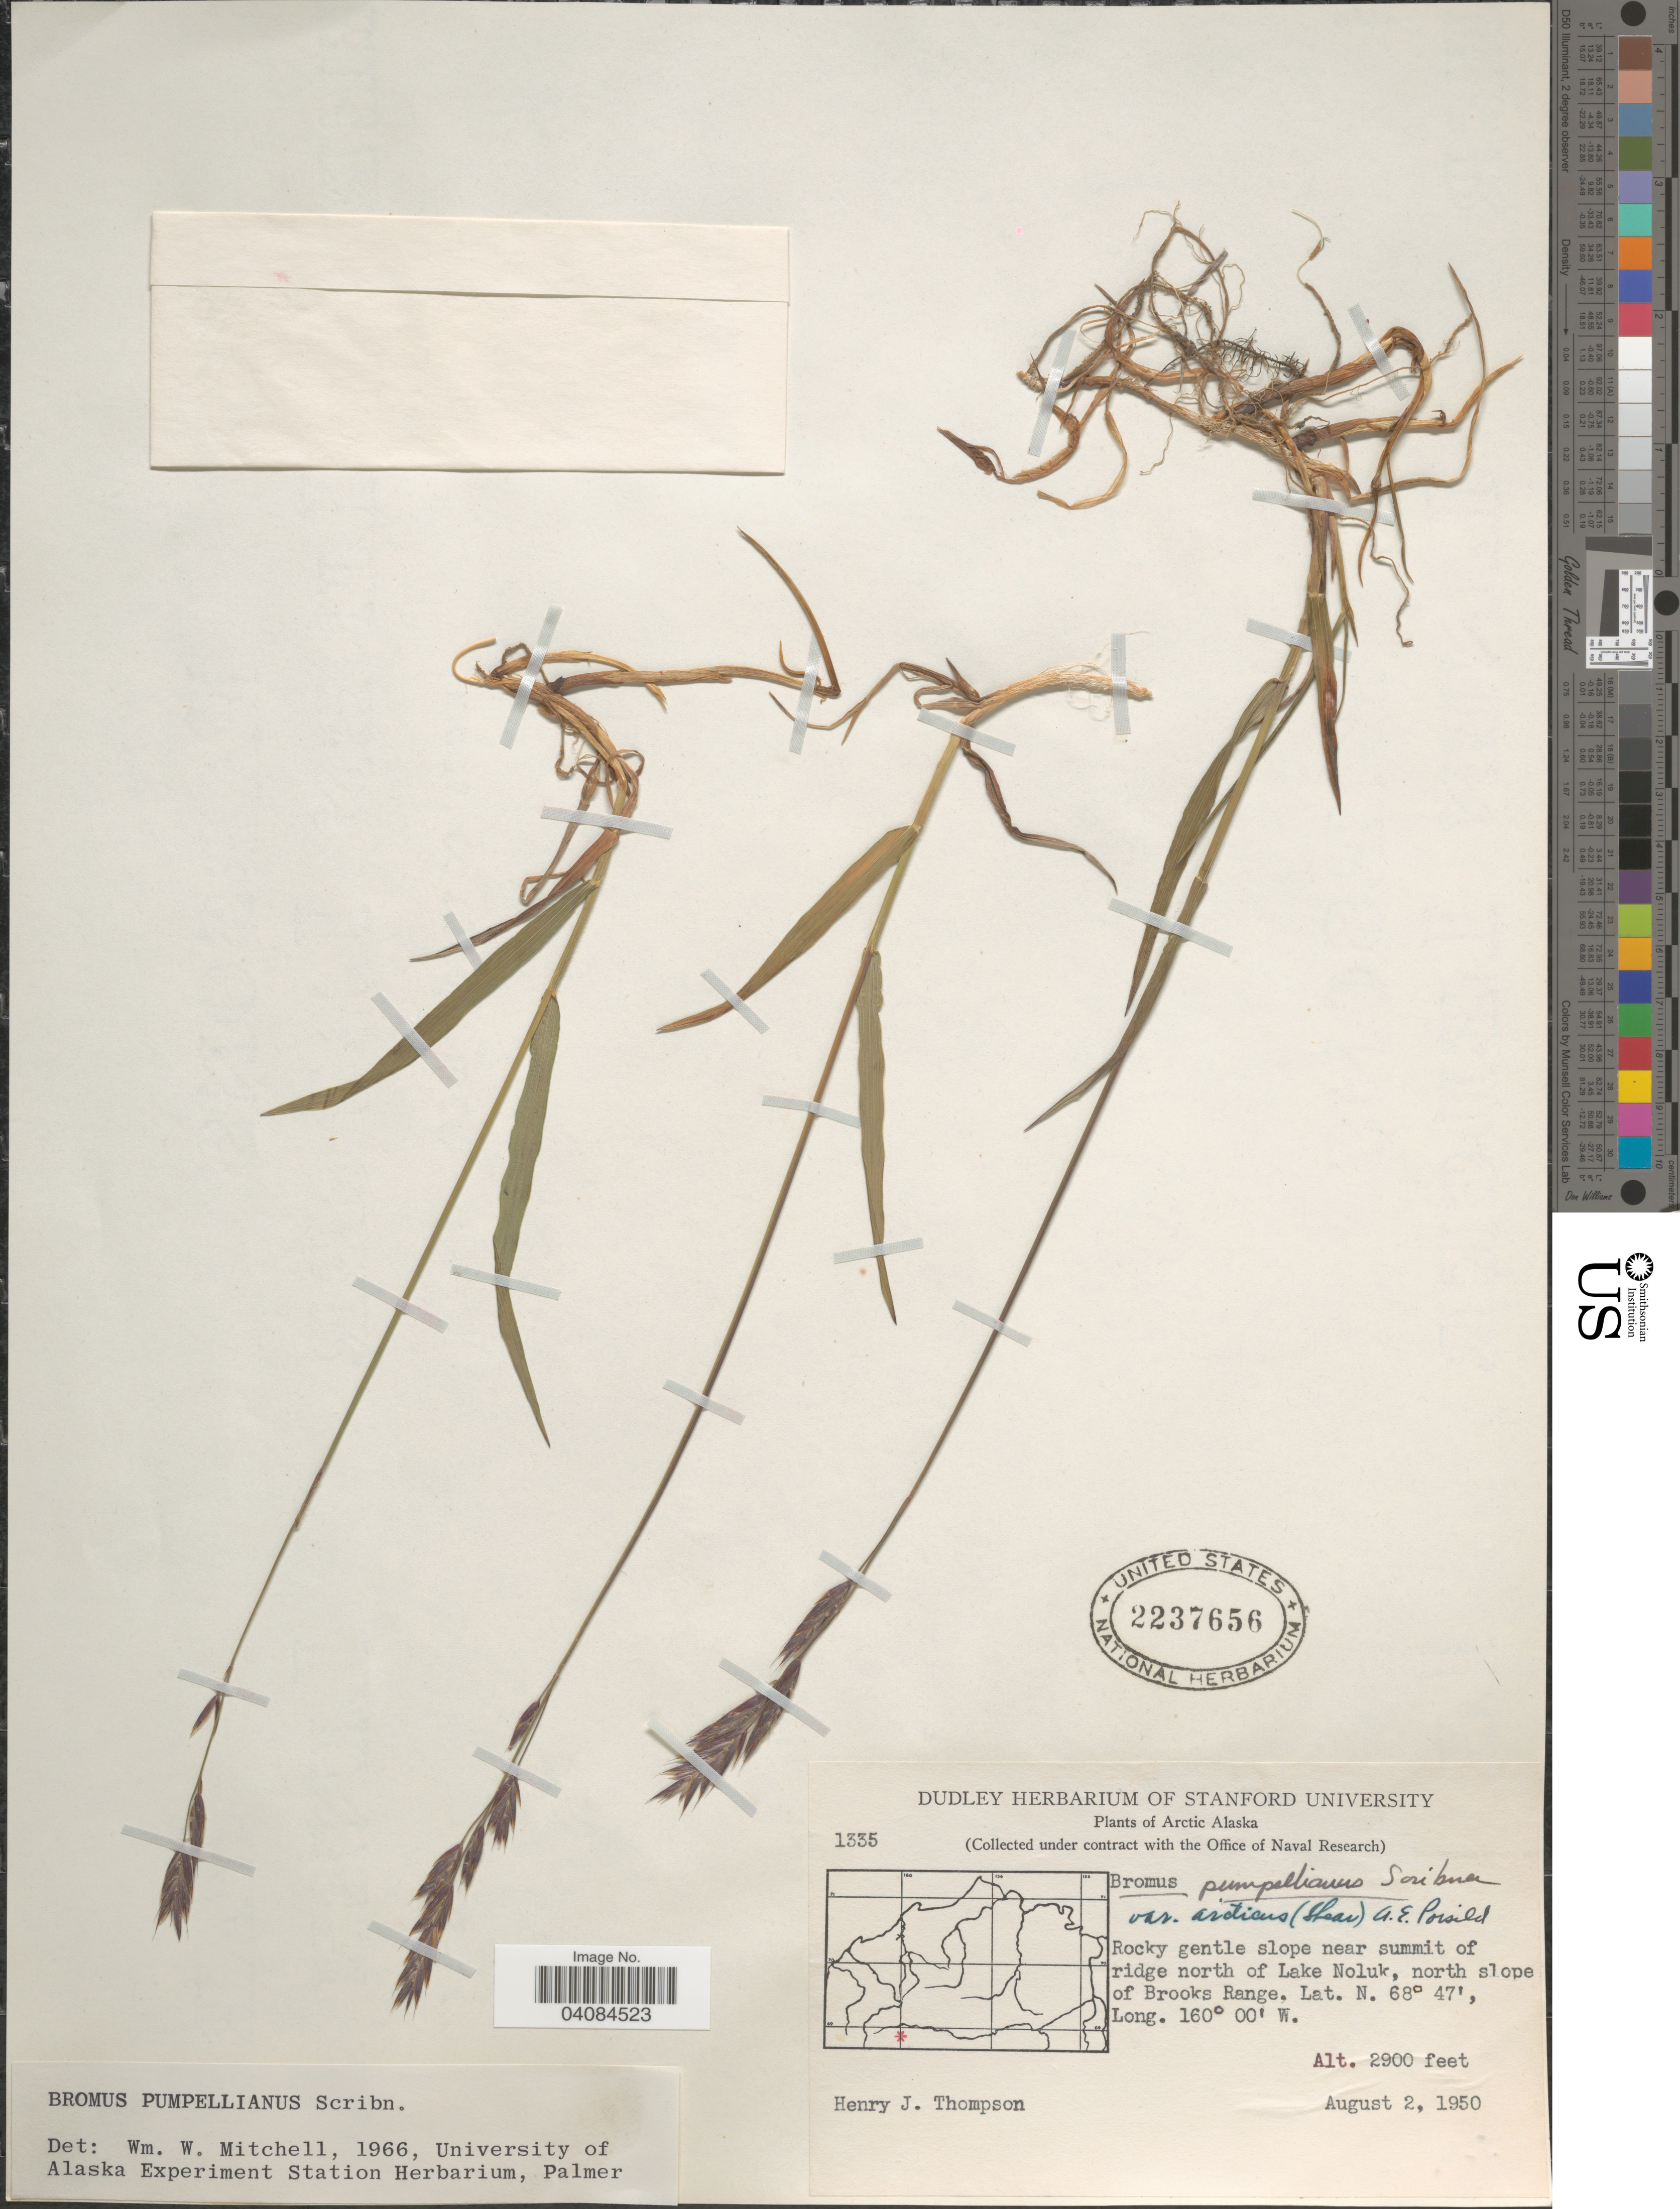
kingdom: Plantae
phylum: Tracheophyta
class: Liliopsida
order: Poales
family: Poaceae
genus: Bromus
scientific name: Bromus pumpellianus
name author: Scribn.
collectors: H. J. Thompson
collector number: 1335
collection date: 1950-08-02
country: United States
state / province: Alaska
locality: Arctic Alaska. Rocky gentle slope near summit of ridge north of Lake Noluk, north slope of Brooks Range.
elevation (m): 884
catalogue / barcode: US 2237656